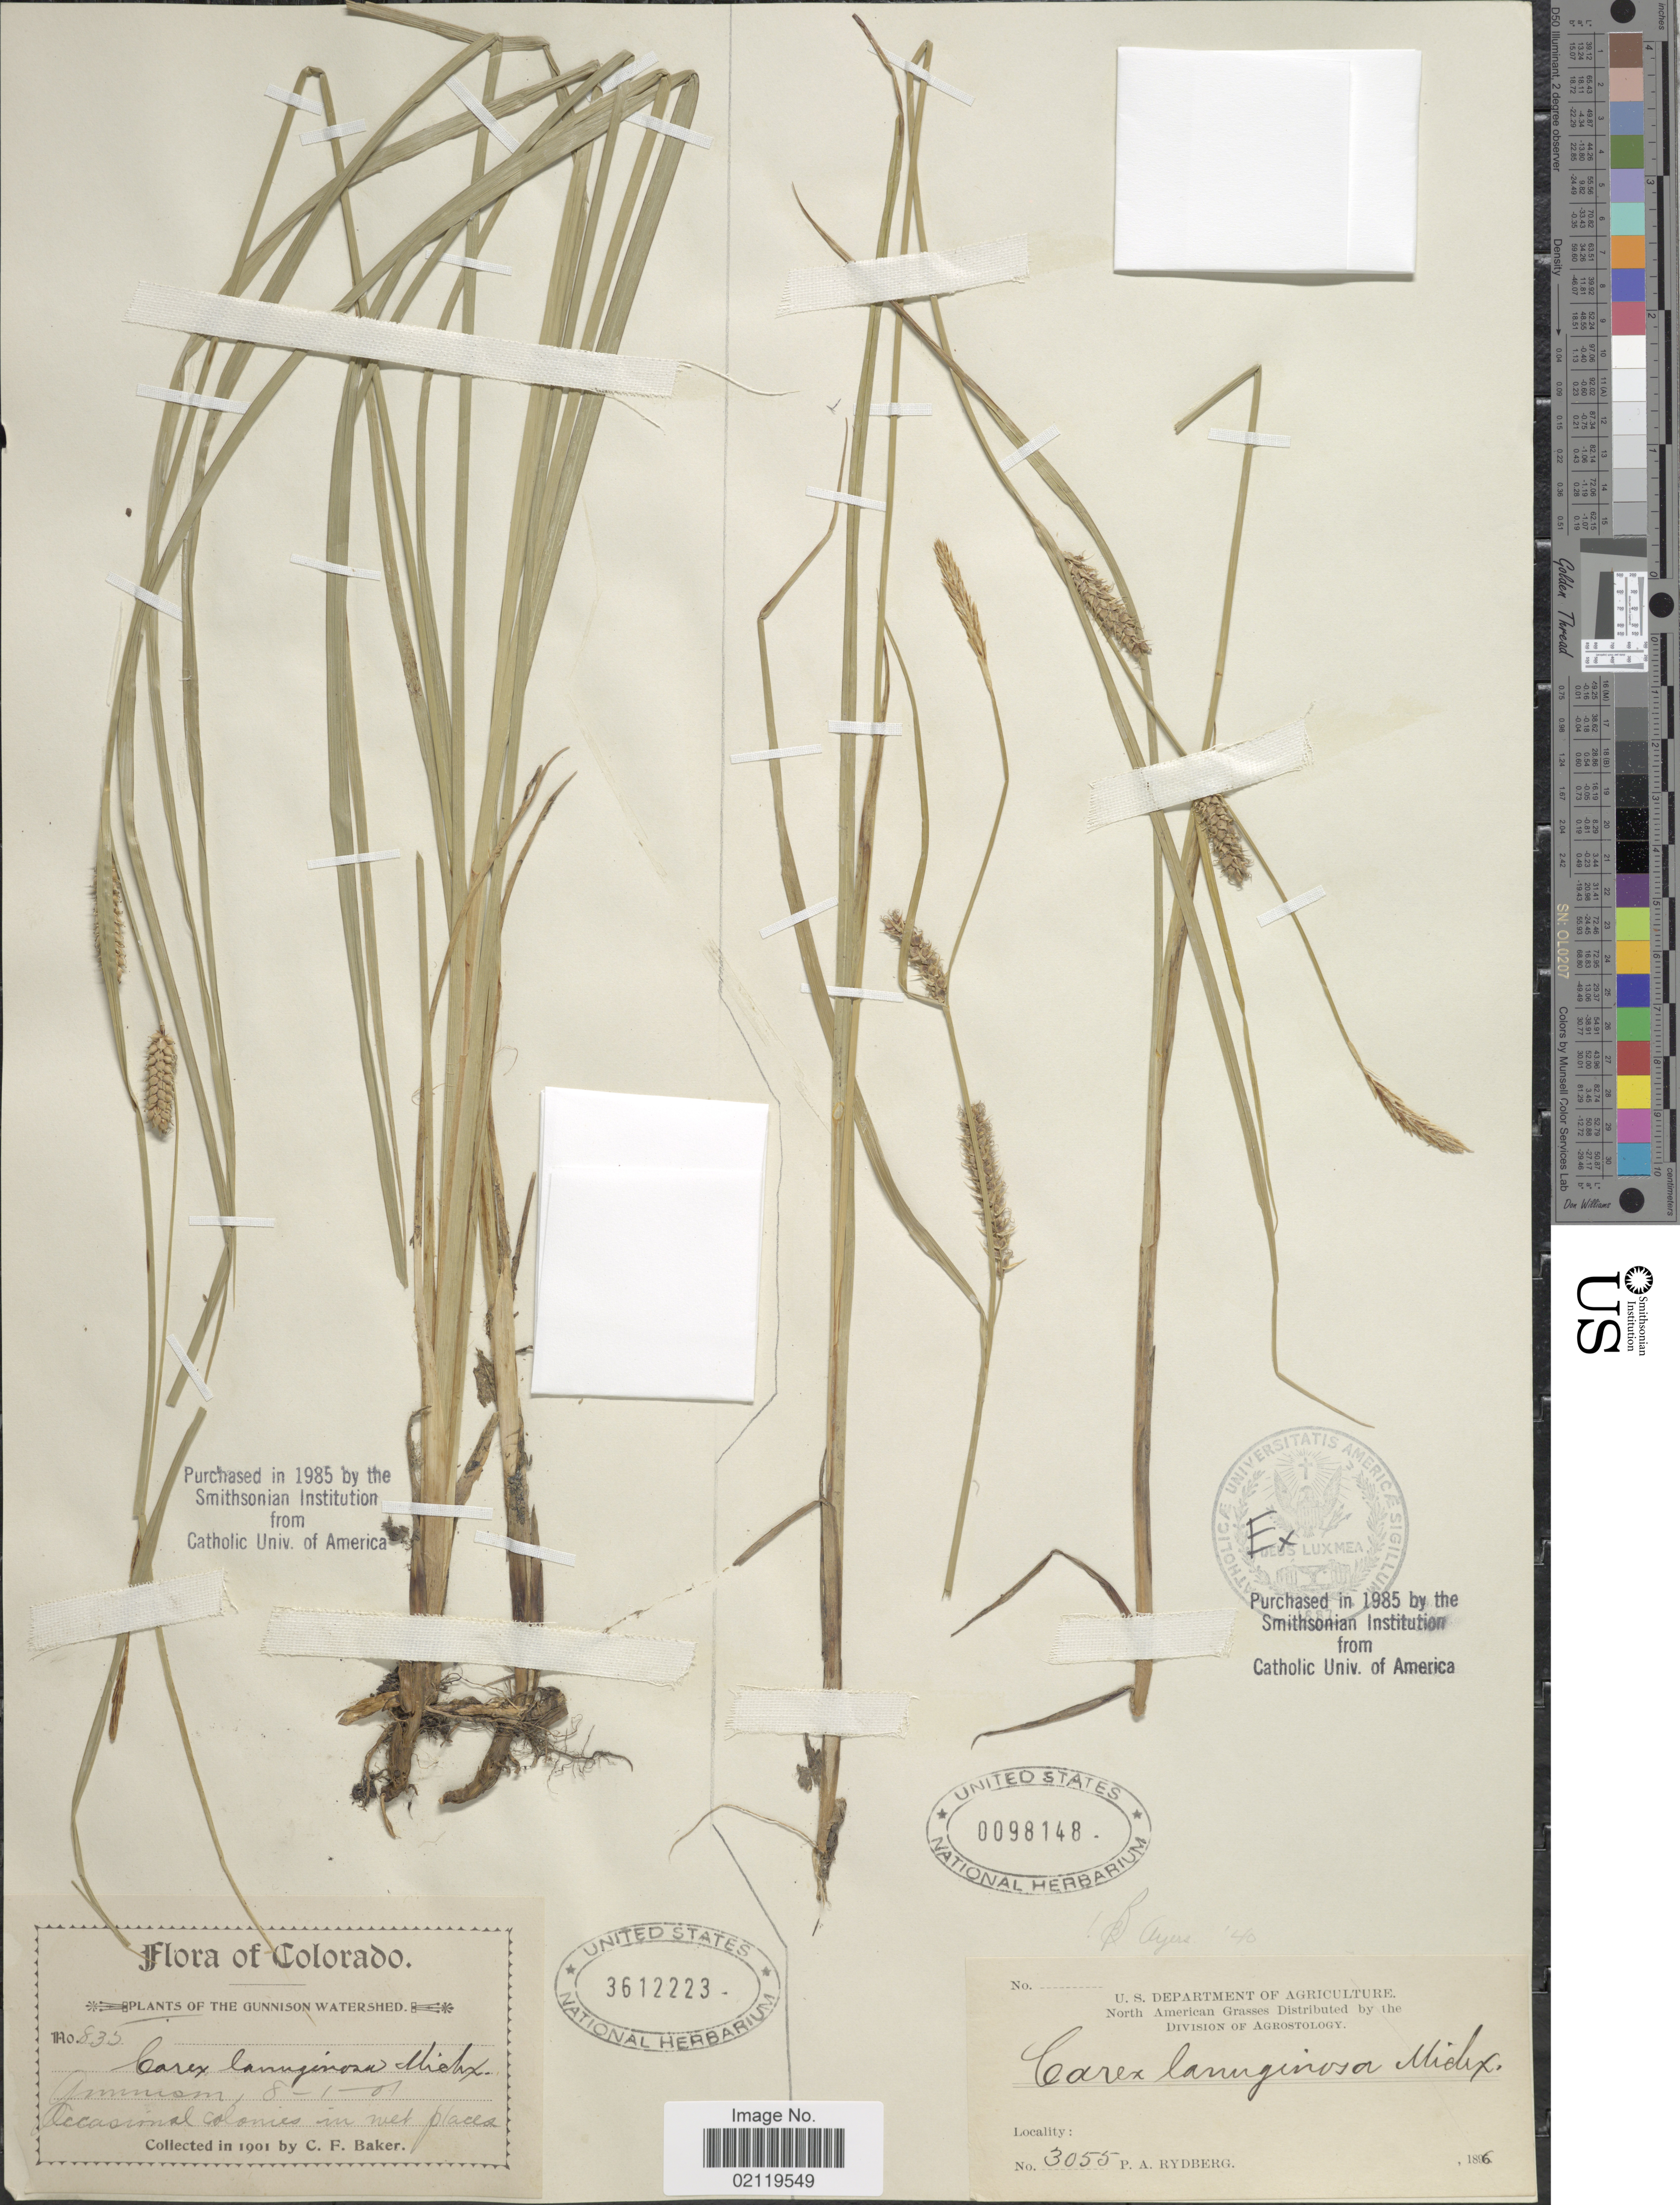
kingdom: Plantae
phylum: Tracheophyta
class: Liliopsida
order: Poales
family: Cyperaceae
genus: Carex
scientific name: Carex pellita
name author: Muhl. ex Willd.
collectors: C. F. Baker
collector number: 835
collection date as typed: Transcribed d/m/y: 1/8/1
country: United States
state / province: Colorado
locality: Gunnison Watershed.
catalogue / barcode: US 3612223